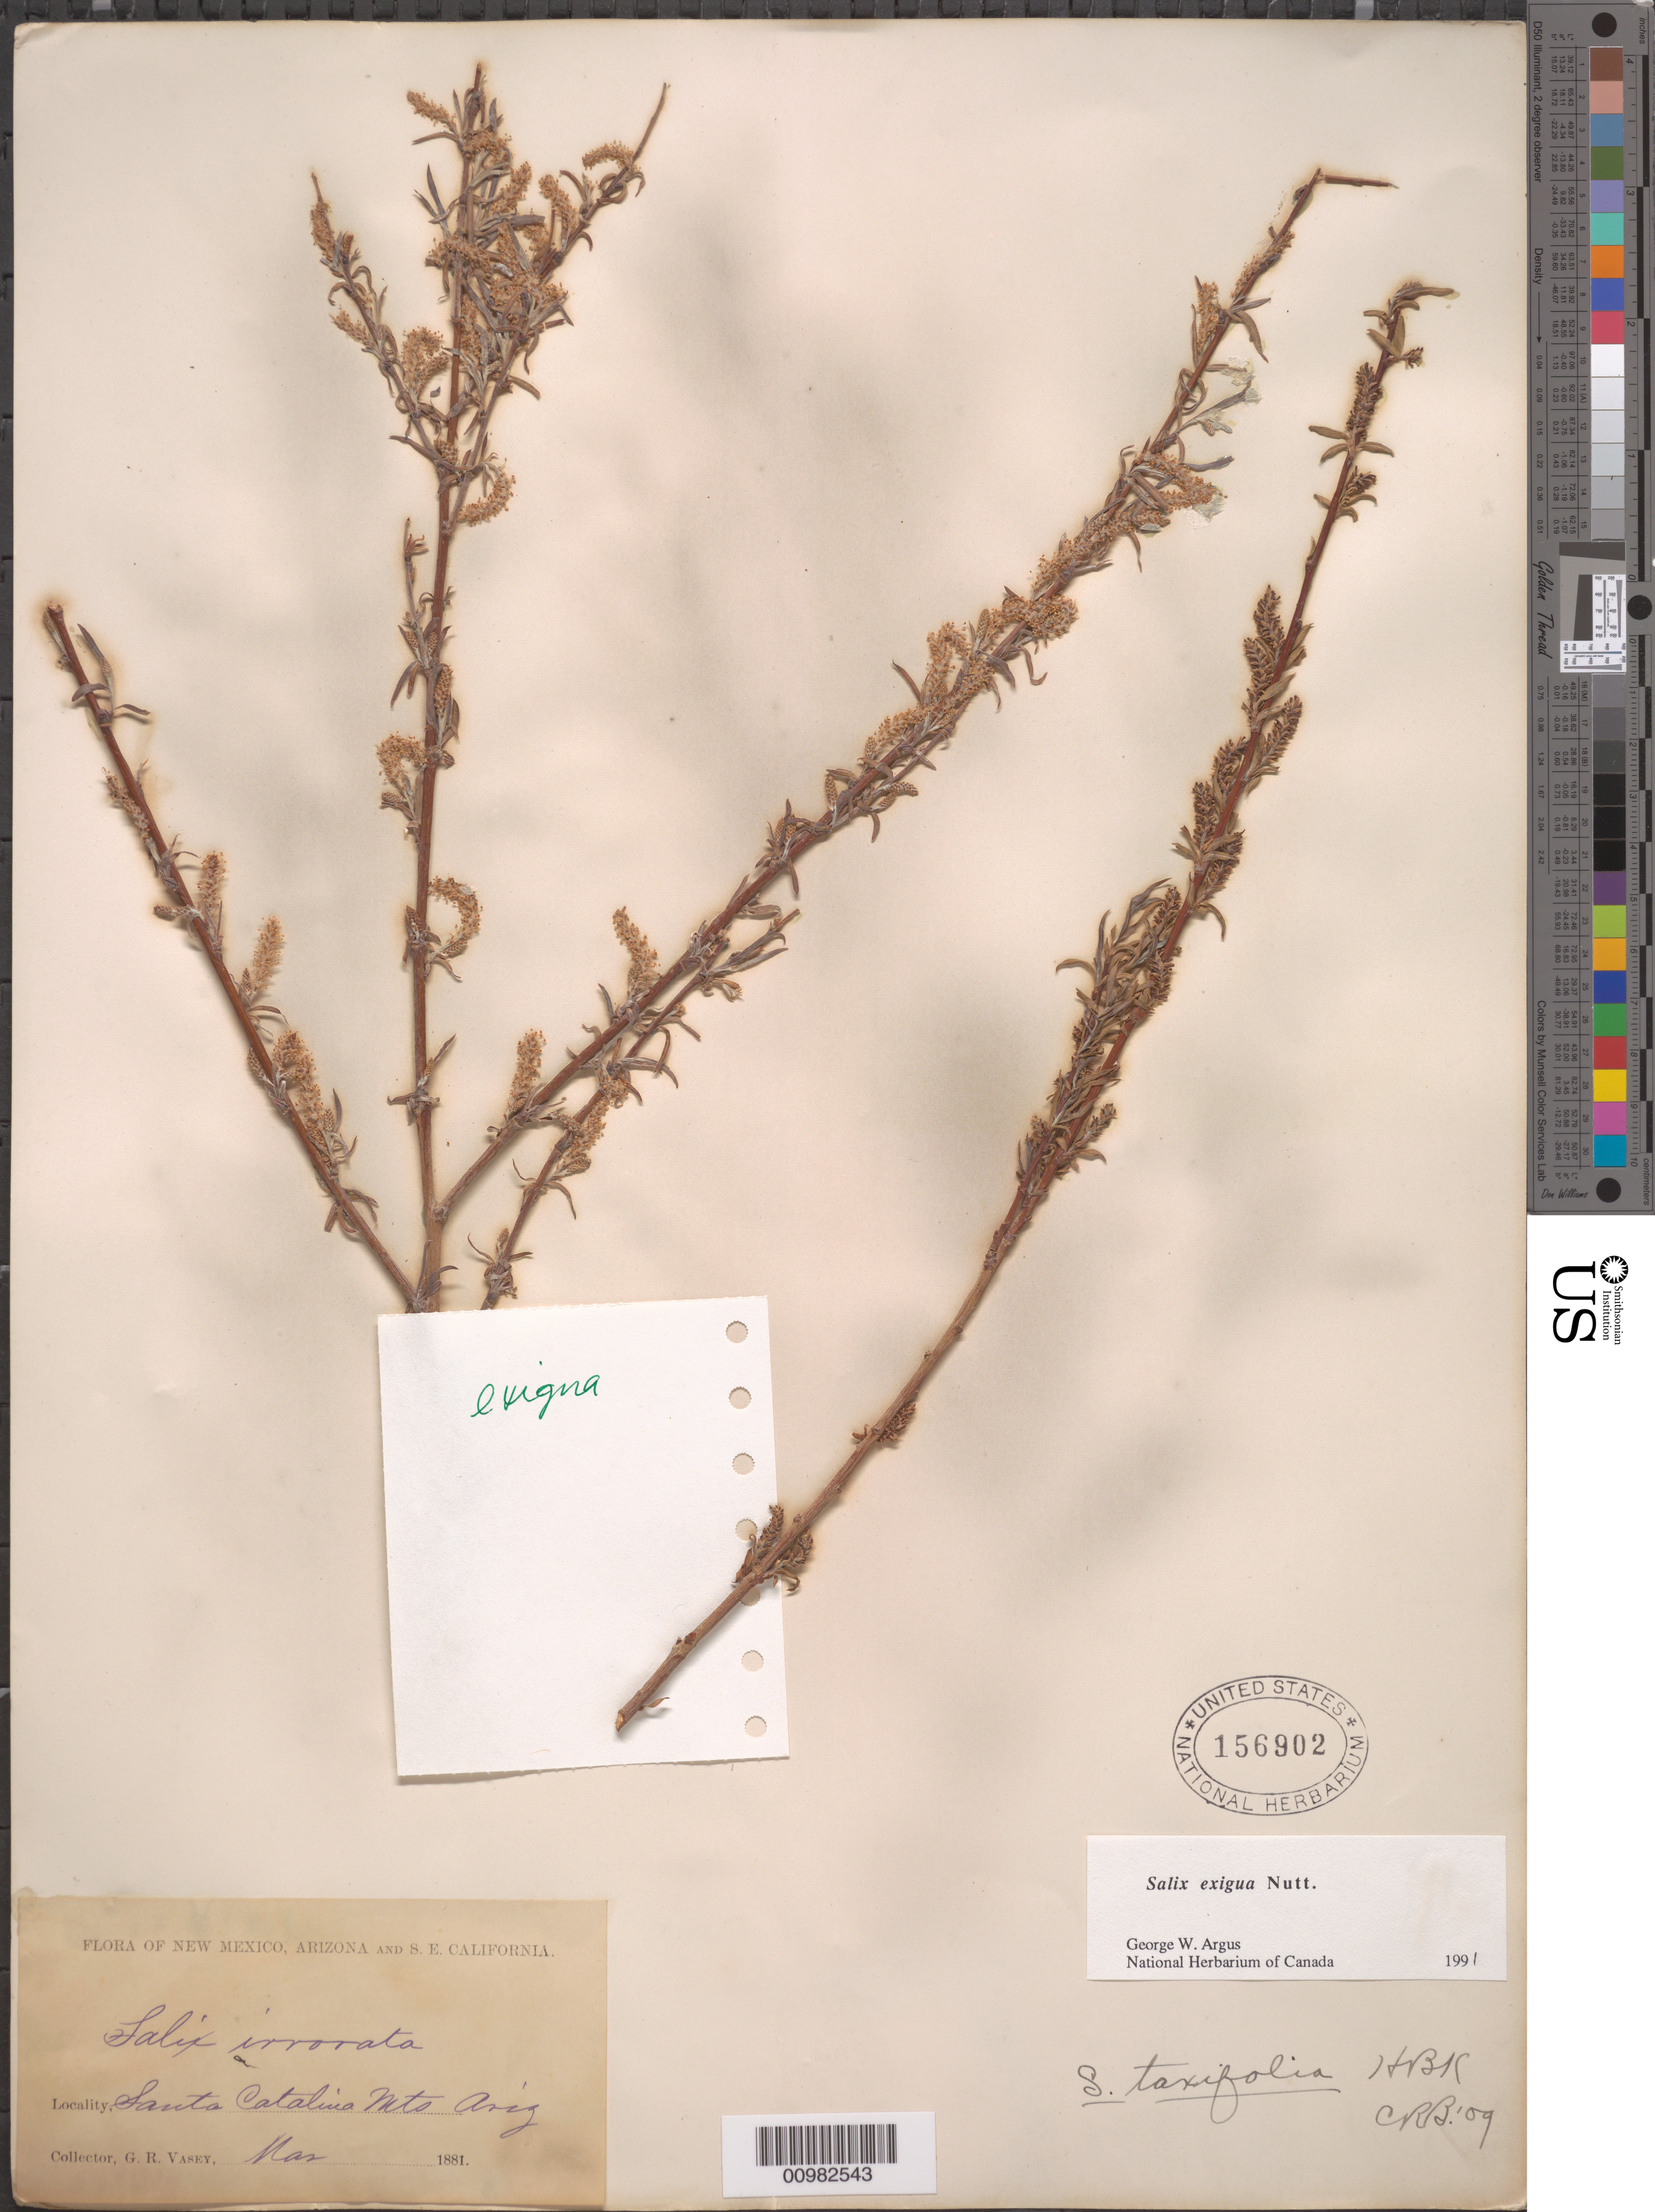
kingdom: Plantae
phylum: Tracheophyta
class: Magnoliopsida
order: Malpighiales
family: Salicaceae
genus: Salix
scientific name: Salix exigua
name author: Nutt.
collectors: G. Vasey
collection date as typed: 1881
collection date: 1881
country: United States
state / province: Arizona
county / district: Pima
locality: Santa Catalina Mountains.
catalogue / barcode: US 156902